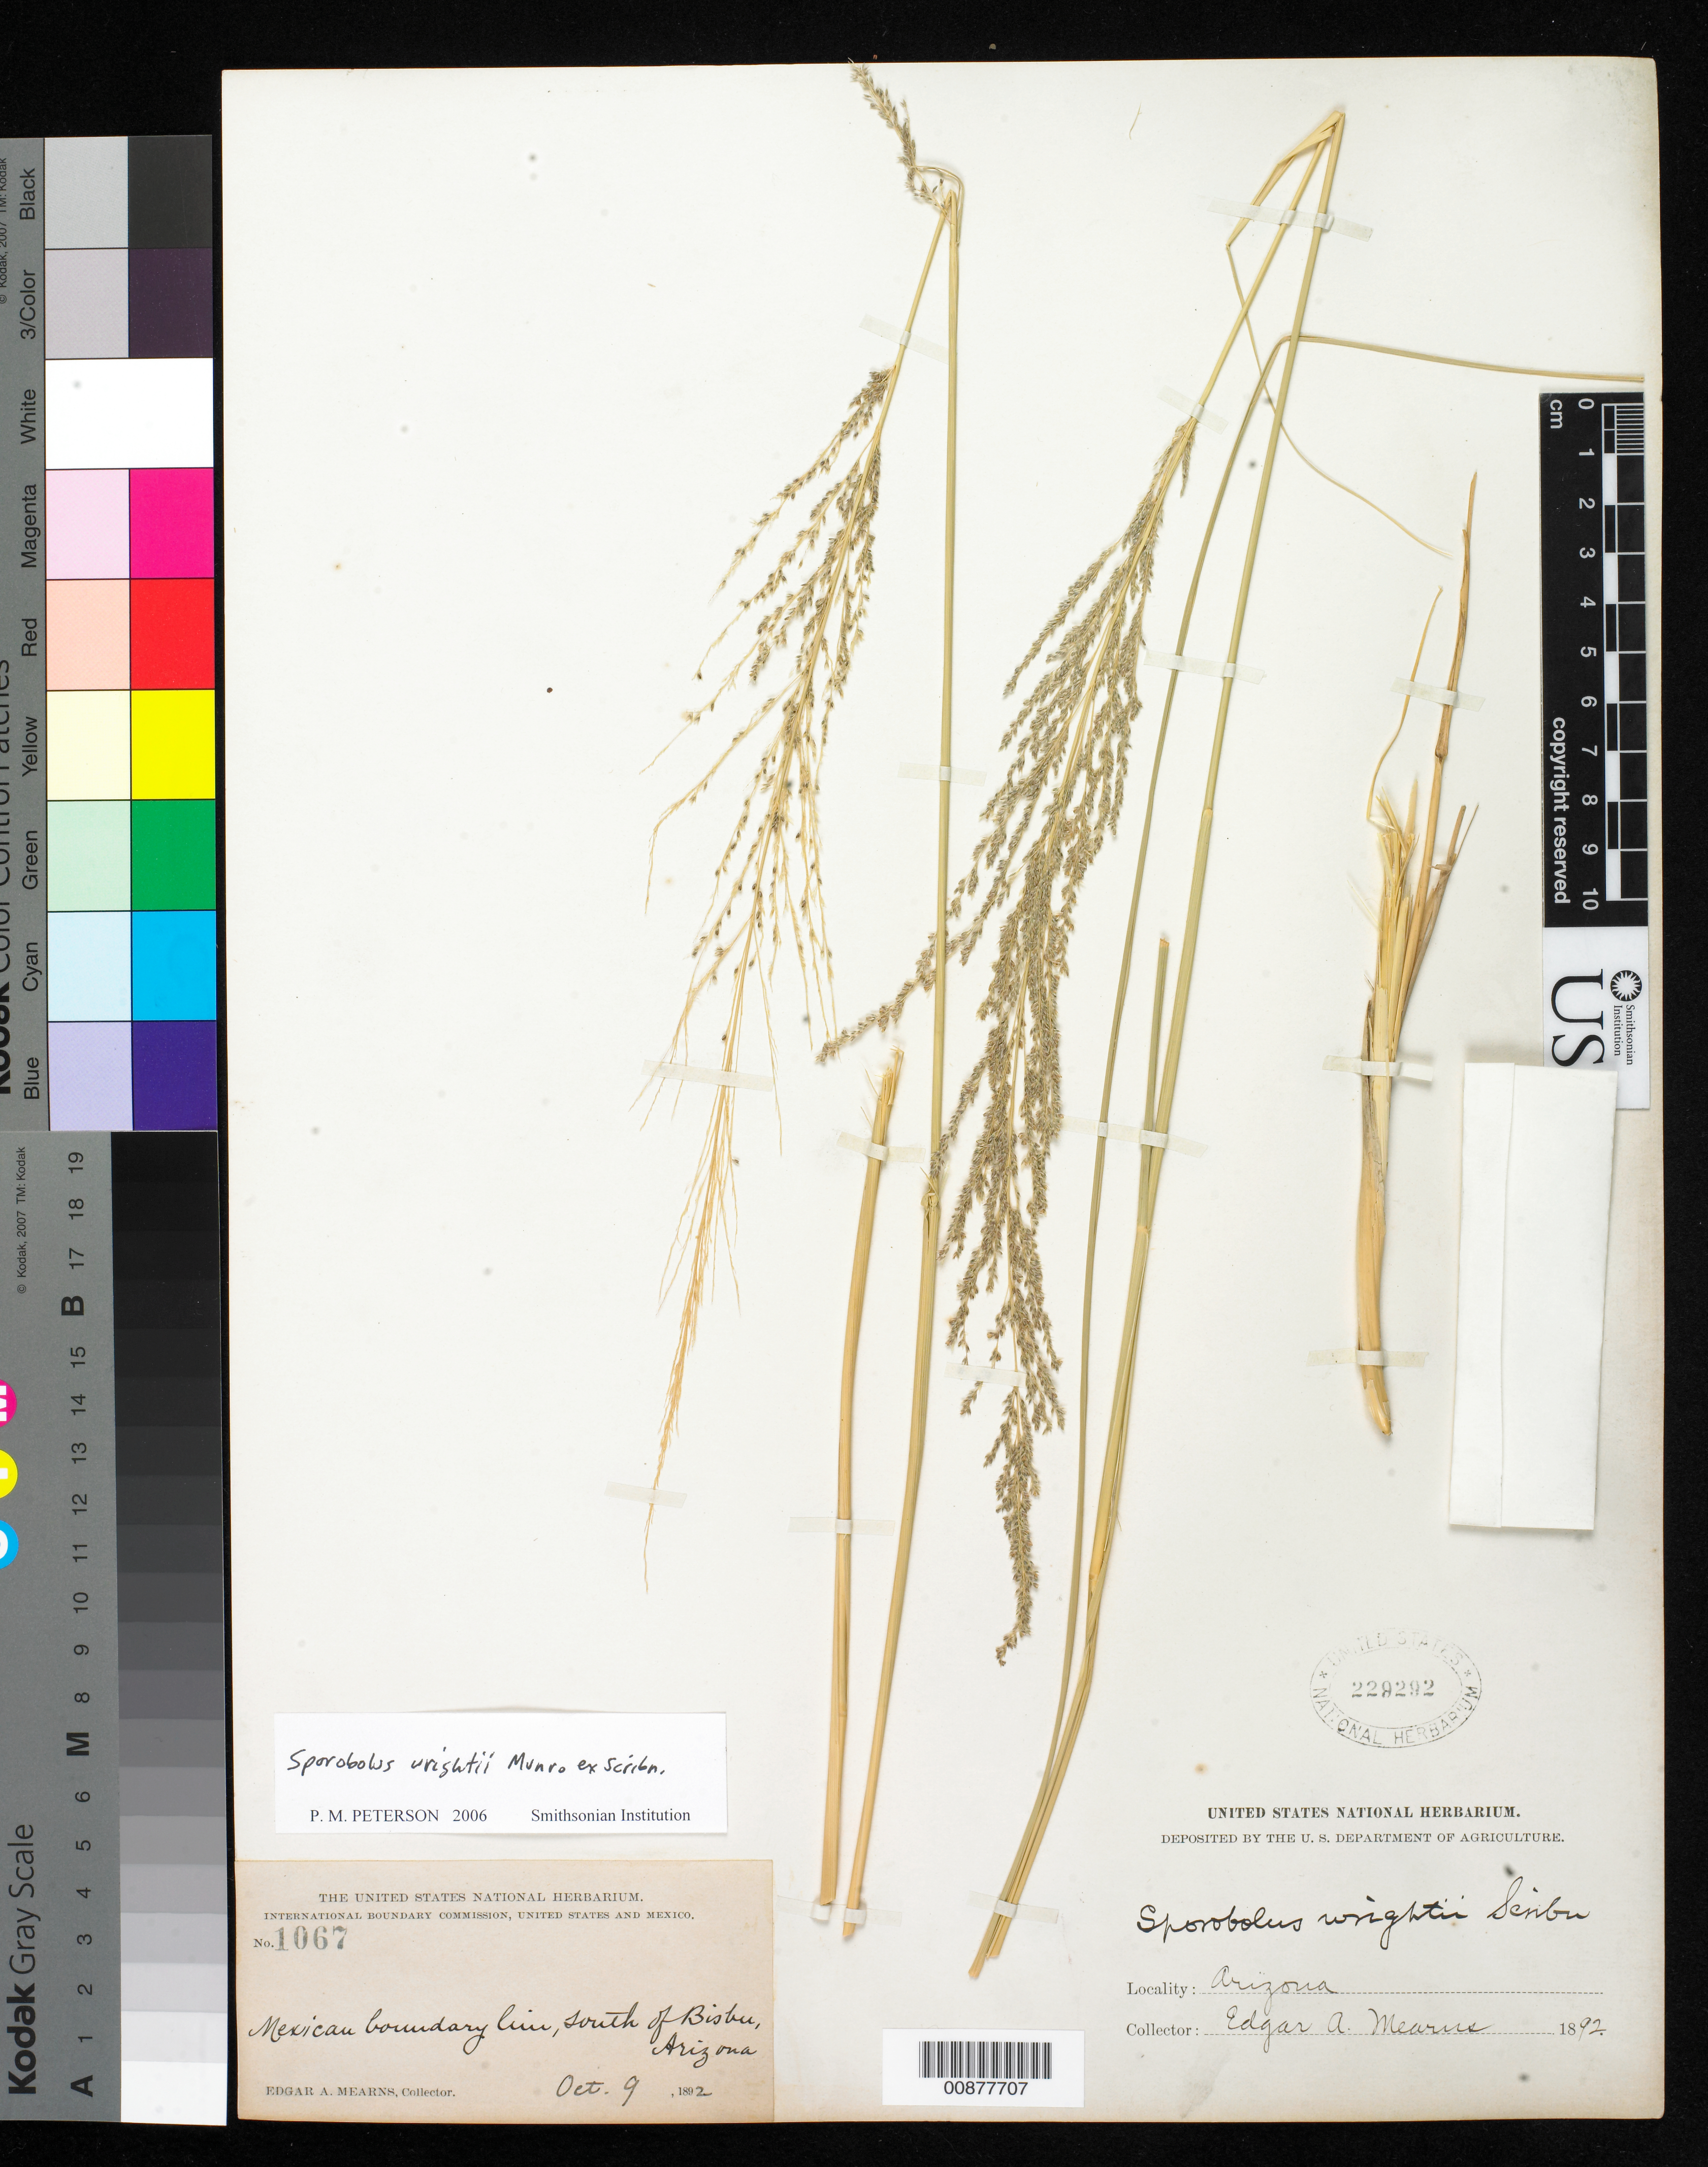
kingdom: Plantae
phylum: Tracheophyta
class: Liliopsida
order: Poales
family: Poaceae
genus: Sporobolus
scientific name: Sporobolus wrightii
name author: Munro ex Scribn.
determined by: Peterson, Paul M., (BOT), Smithsonian Institution - National Museum of Natural History (UNITED STATES)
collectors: E. A. Mearns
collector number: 1067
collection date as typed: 09 Oct 1892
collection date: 1892-10-09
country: United States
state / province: Arizona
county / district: Cochise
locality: Mexican Boundary Line, S of Bisbee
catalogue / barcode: US 229292